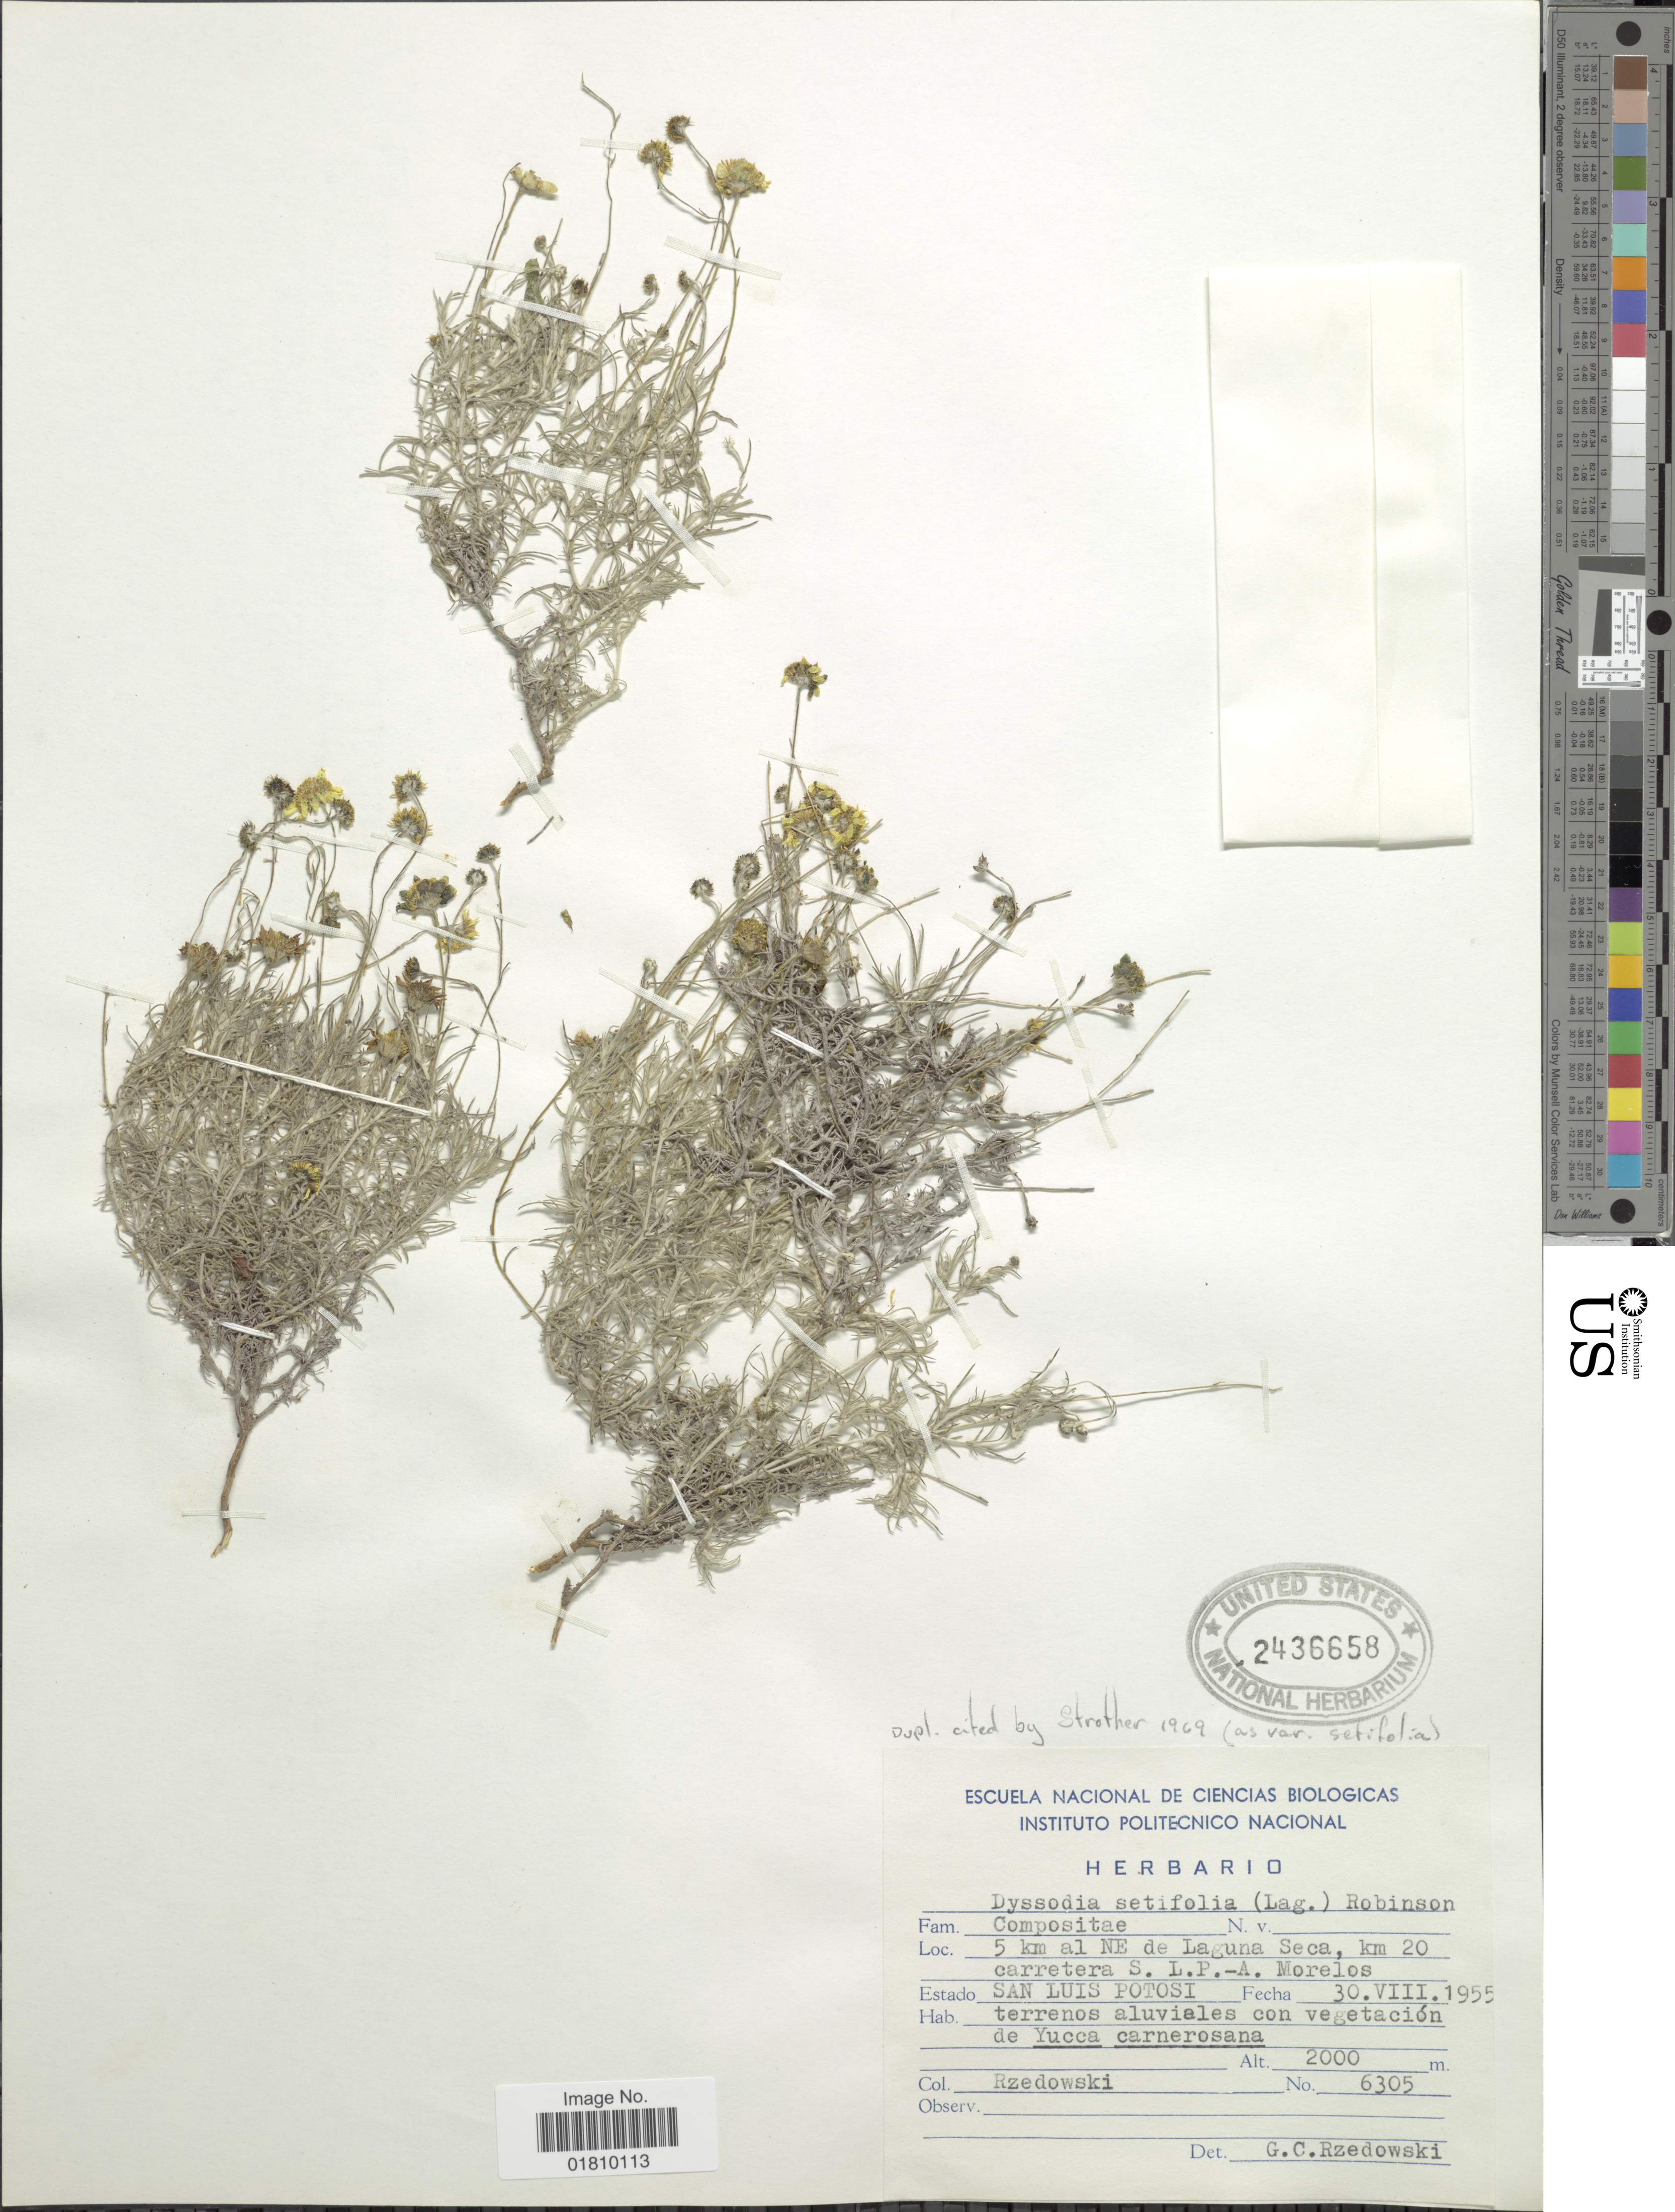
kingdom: Plantae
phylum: Tracheophyta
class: Magnoliopsida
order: Asterales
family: Asteraceae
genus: Thymophylla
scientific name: Thymophylla setifolia var. setifolia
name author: Lag.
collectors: Rzedowski, --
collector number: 6305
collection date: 1955-08-30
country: Mexico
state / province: San Luis Potosí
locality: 5 km al NE de Laguna Seca, km 20 carretera S.L.P.- A. Morelos, terrenos aluviales con vegetación de Yucca carnerosana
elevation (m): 2000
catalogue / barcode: US 2436658